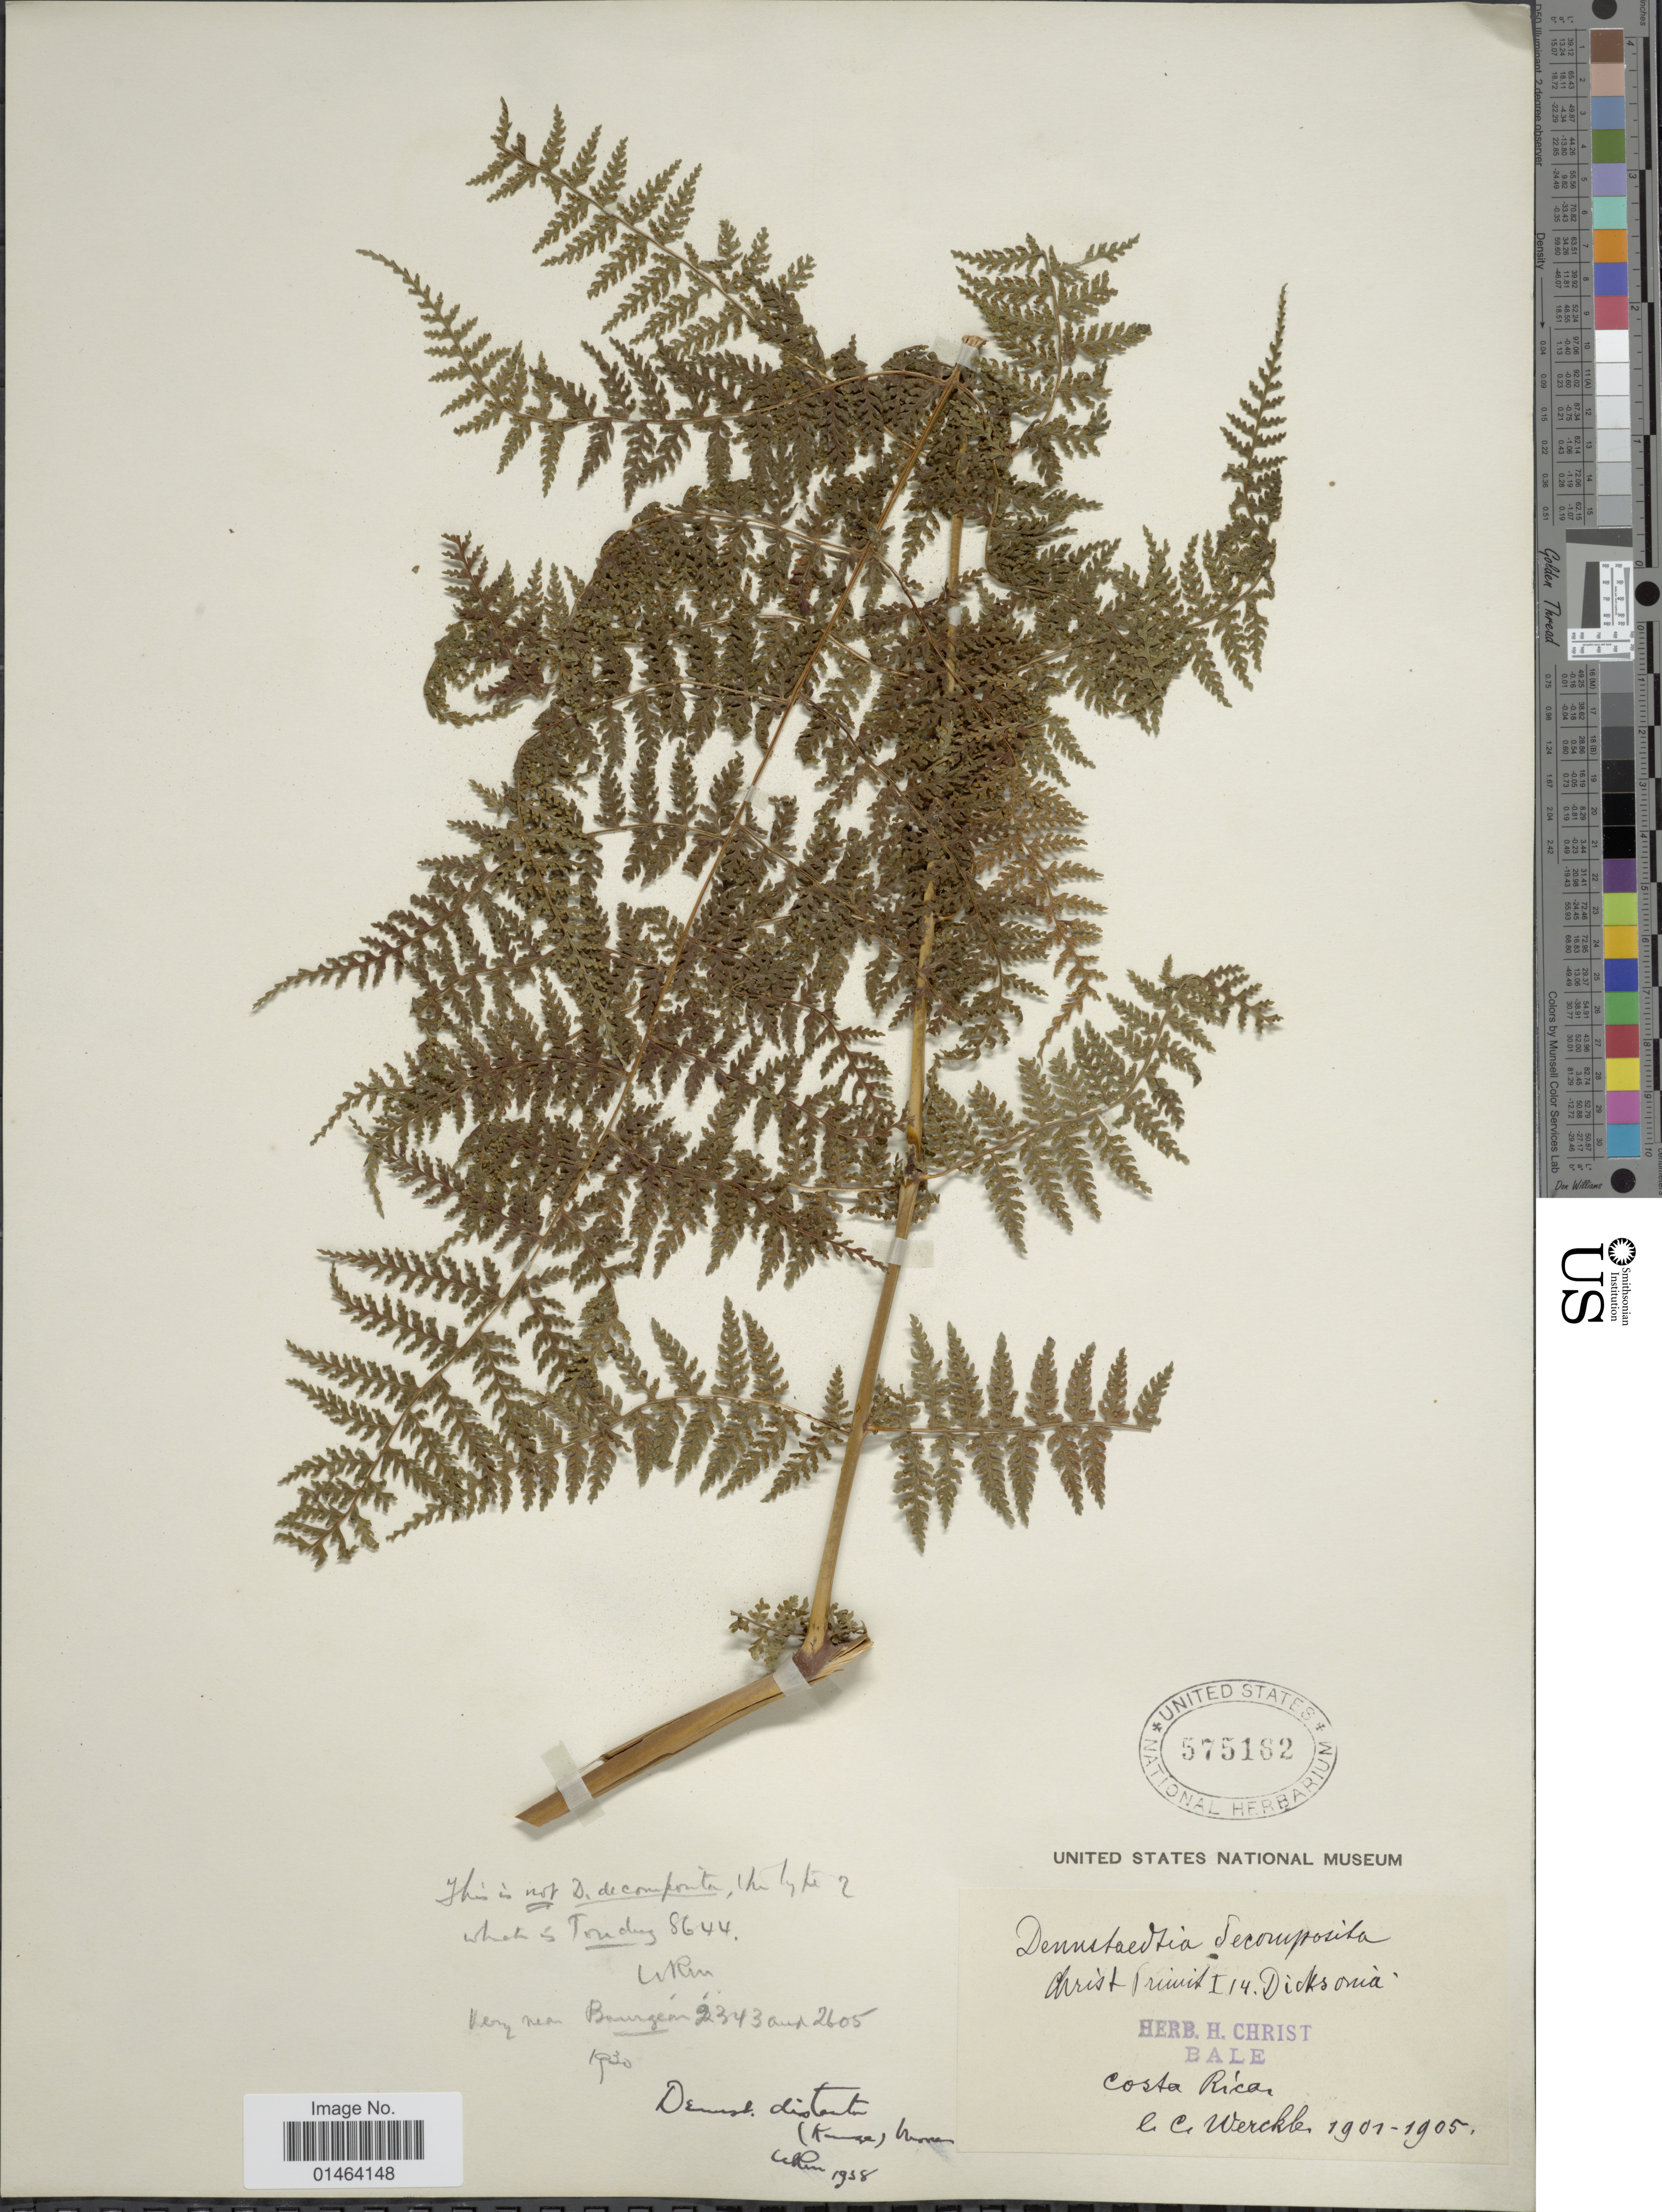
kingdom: Plantae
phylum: Tracheophyta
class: Polypodiopsida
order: Polypodiales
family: Dennstaedtiaceae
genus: Dennstaedtia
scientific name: Dennstaedtia distenta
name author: (Kunze) T. Moore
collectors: C. C Wercklé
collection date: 1901/1905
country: Costa Rica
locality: Costa Rica.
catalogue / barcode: US 575162